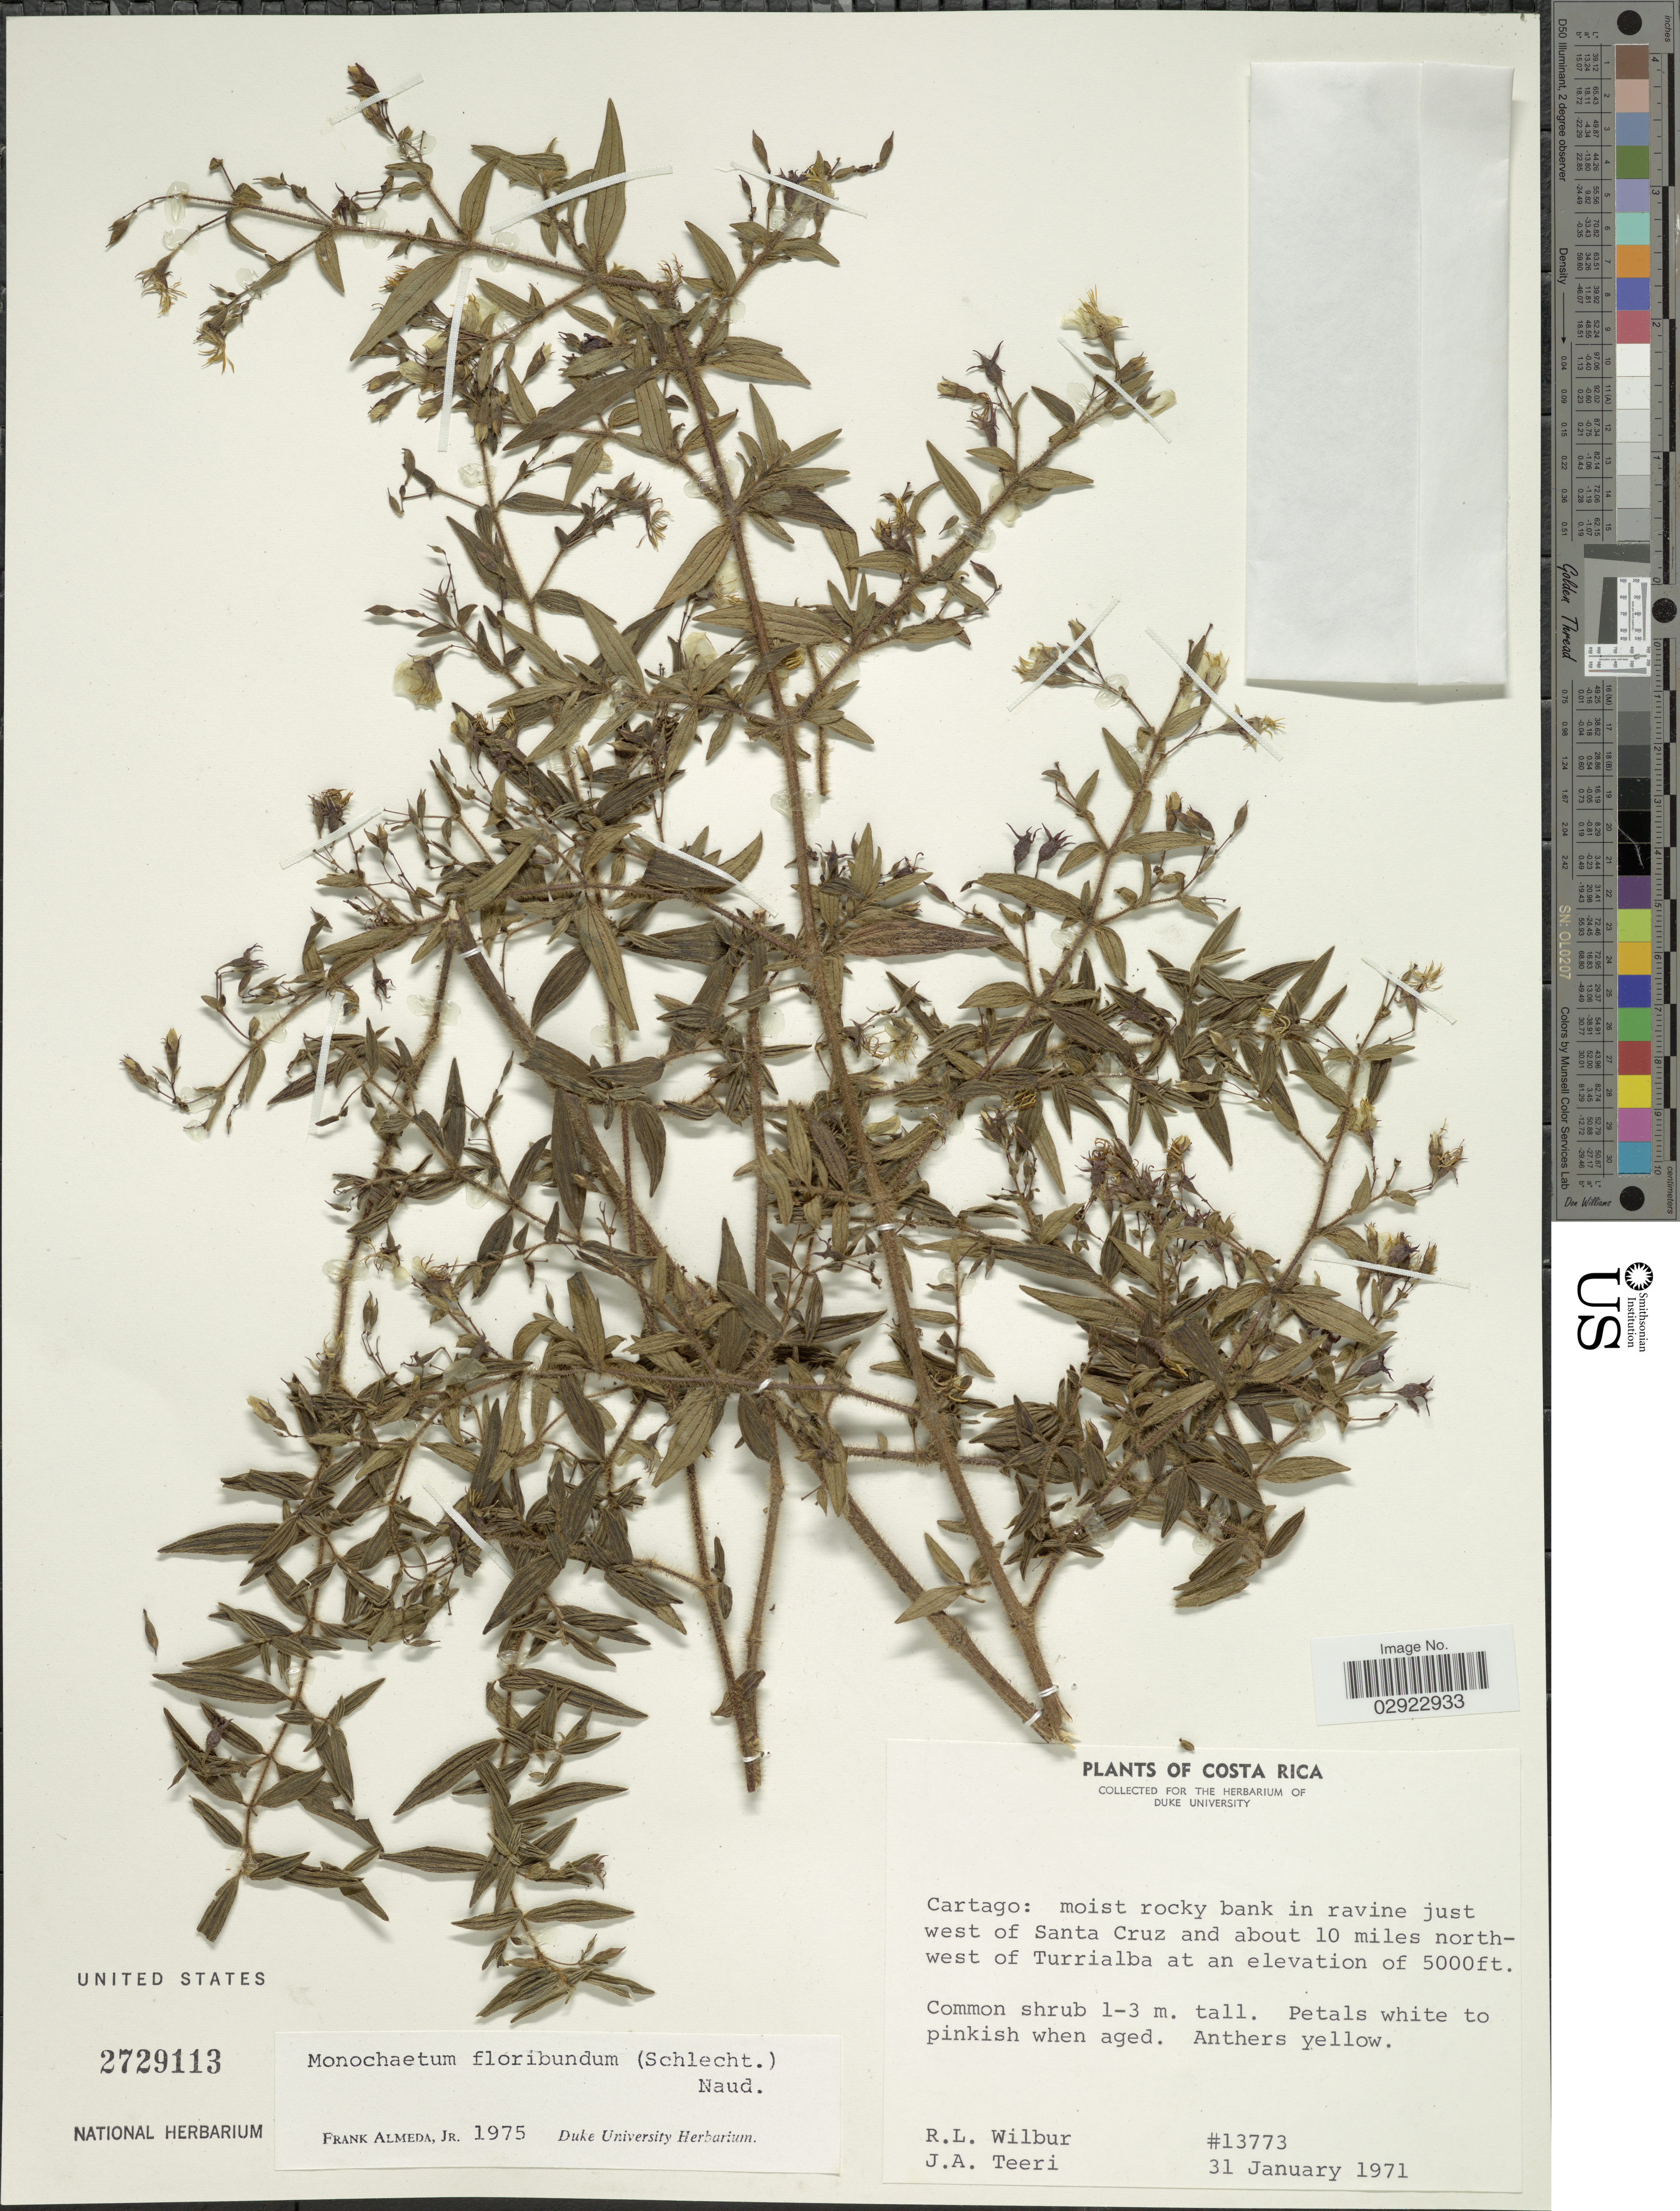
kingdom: Plantae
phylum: Tracheophyta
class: Magnoliopsida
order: Myrtales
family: Melastomataceae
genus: Monochaetum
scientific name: Monochaetum floribundum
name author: (Schltdl.) Naudin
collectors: R. L. Wilbur & J. Teeri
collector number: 13773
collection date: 1971-01-31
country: Costa Rica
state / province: Cartago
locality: Cartago: moist rocky bank in ravine just west of Santa Cruz and about 10 miles north-west of Turrialba.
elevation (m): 1524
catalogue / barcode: US 2729113